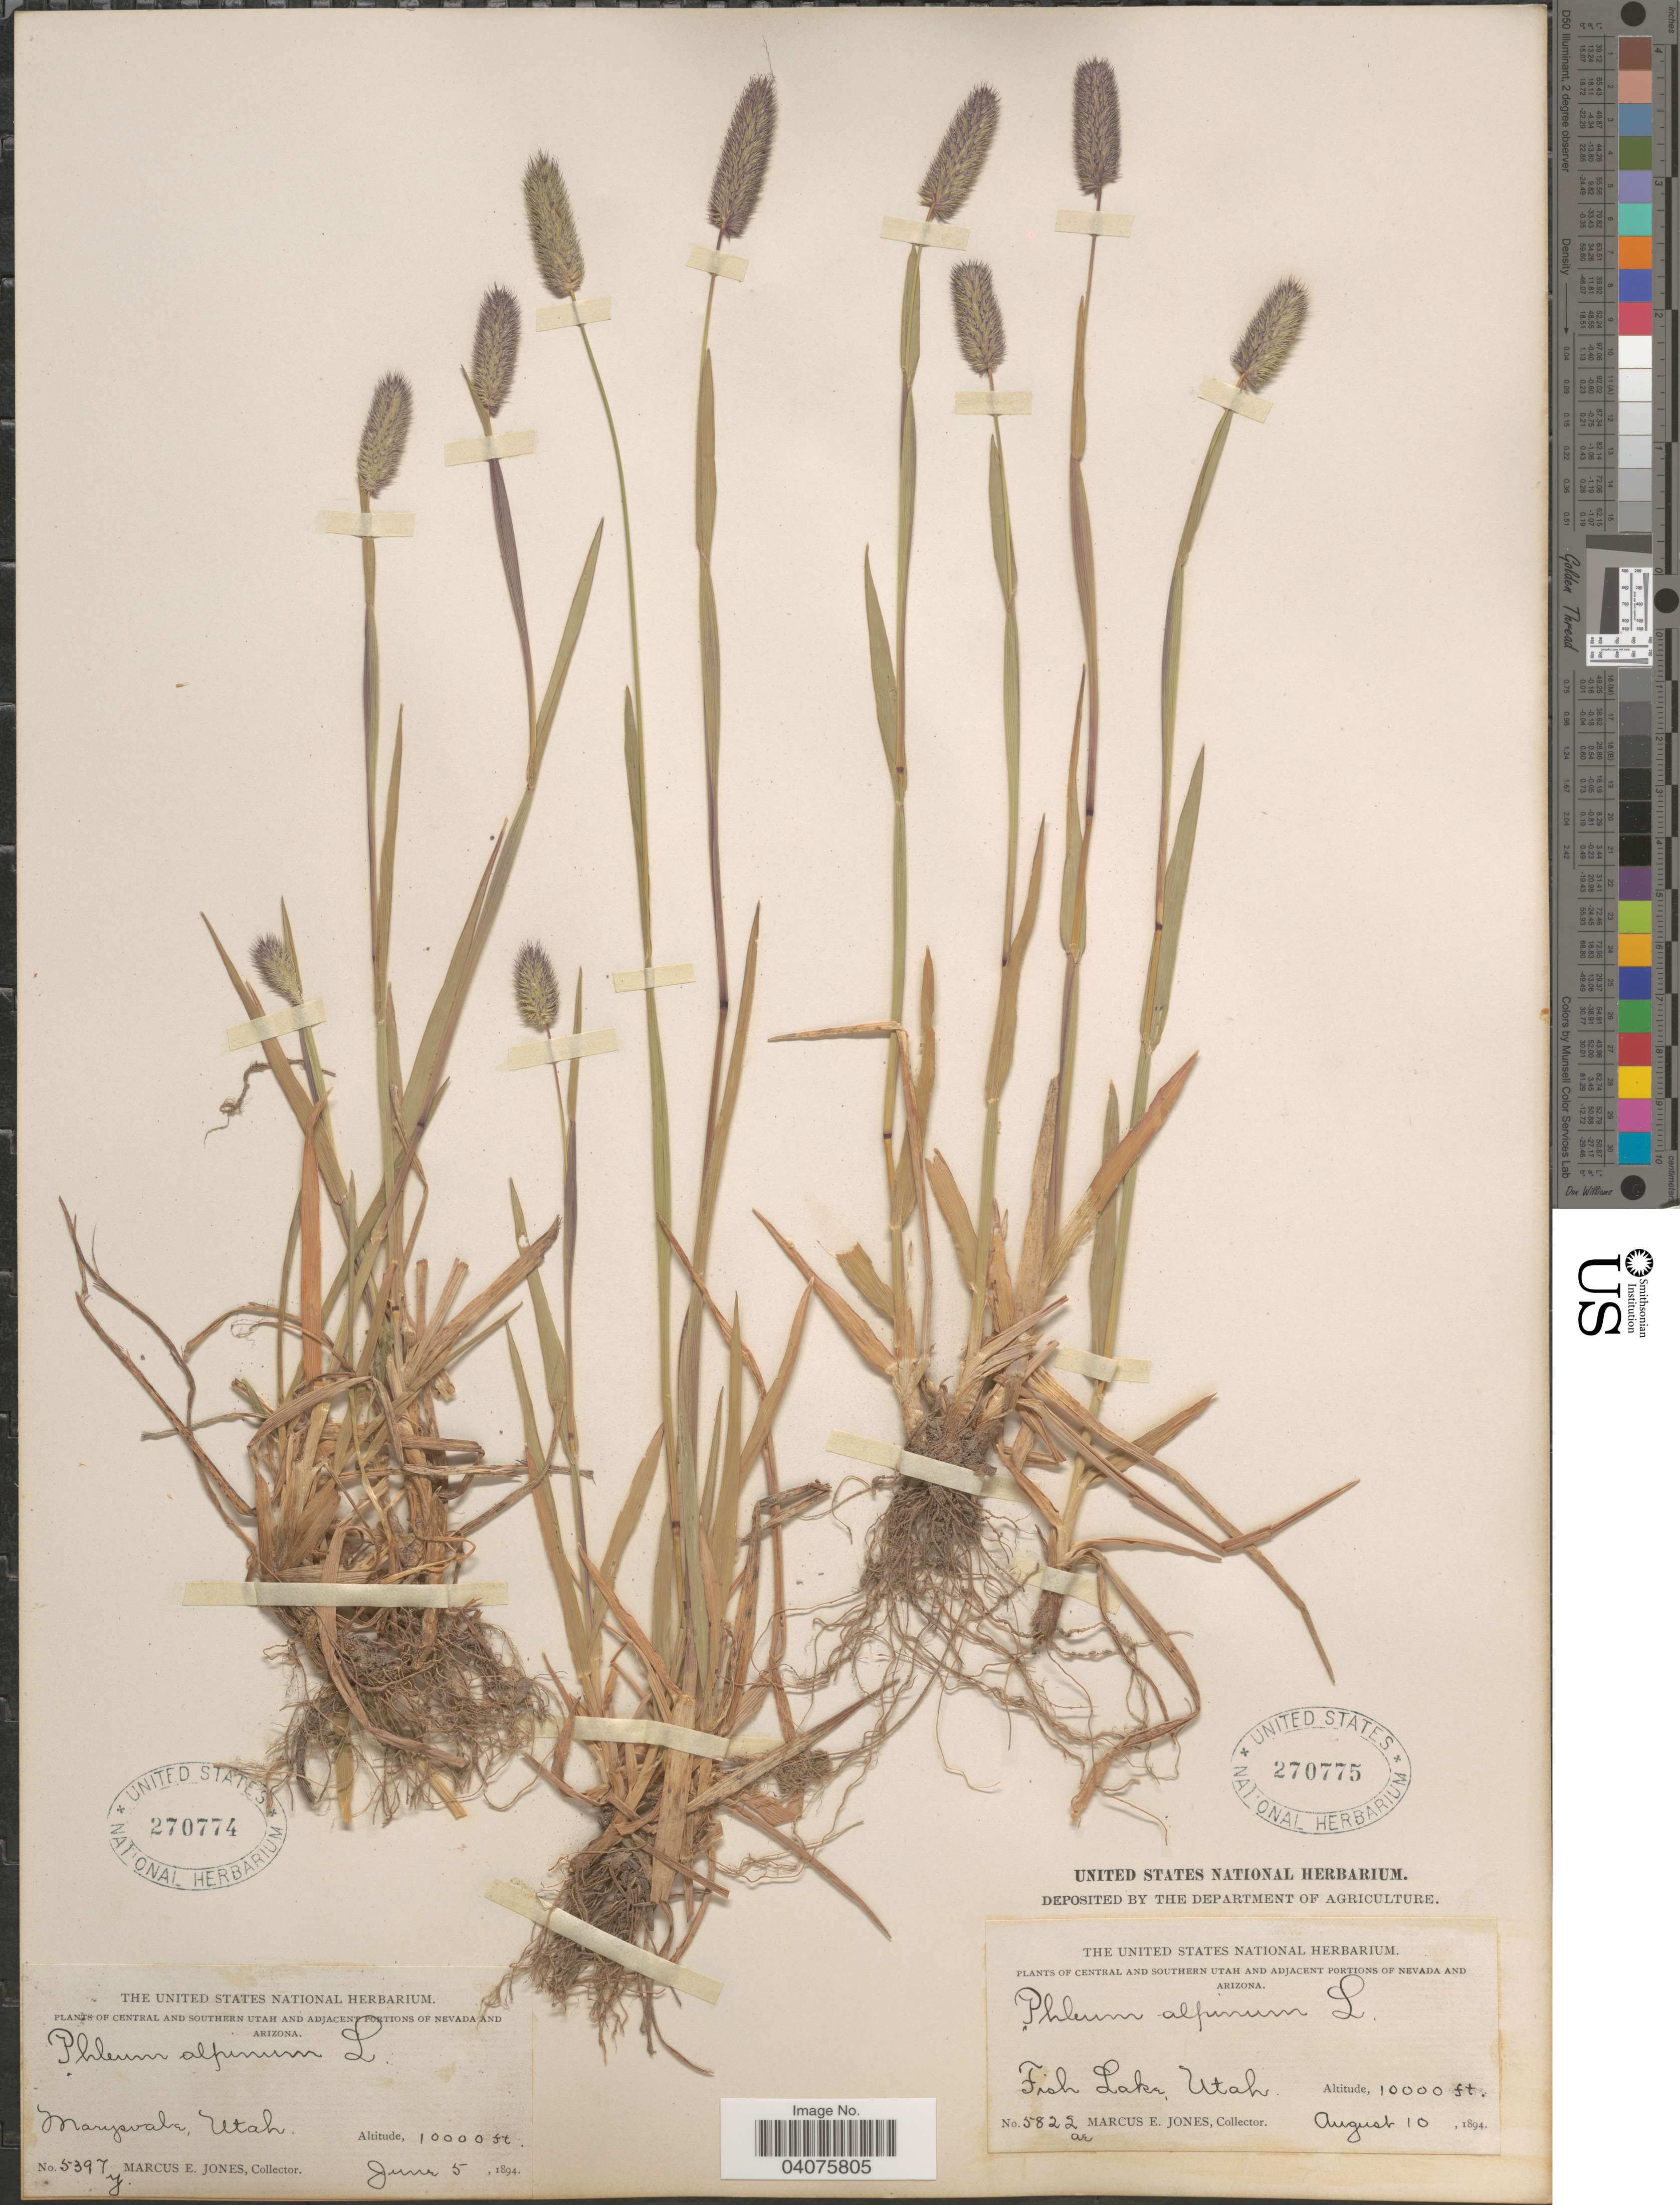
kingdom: Plantae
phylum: Tracheophyta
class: Liliopsida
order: Poales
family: Poaceae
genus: Phleum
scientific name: Phleum alpinum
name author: L.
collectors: M. E. Jones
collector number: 5397j*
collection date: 1894-06-05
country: United States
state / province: Utah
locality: Central and Southern Utah. Marysvale.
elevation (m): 3048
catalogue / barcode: US 270774-2